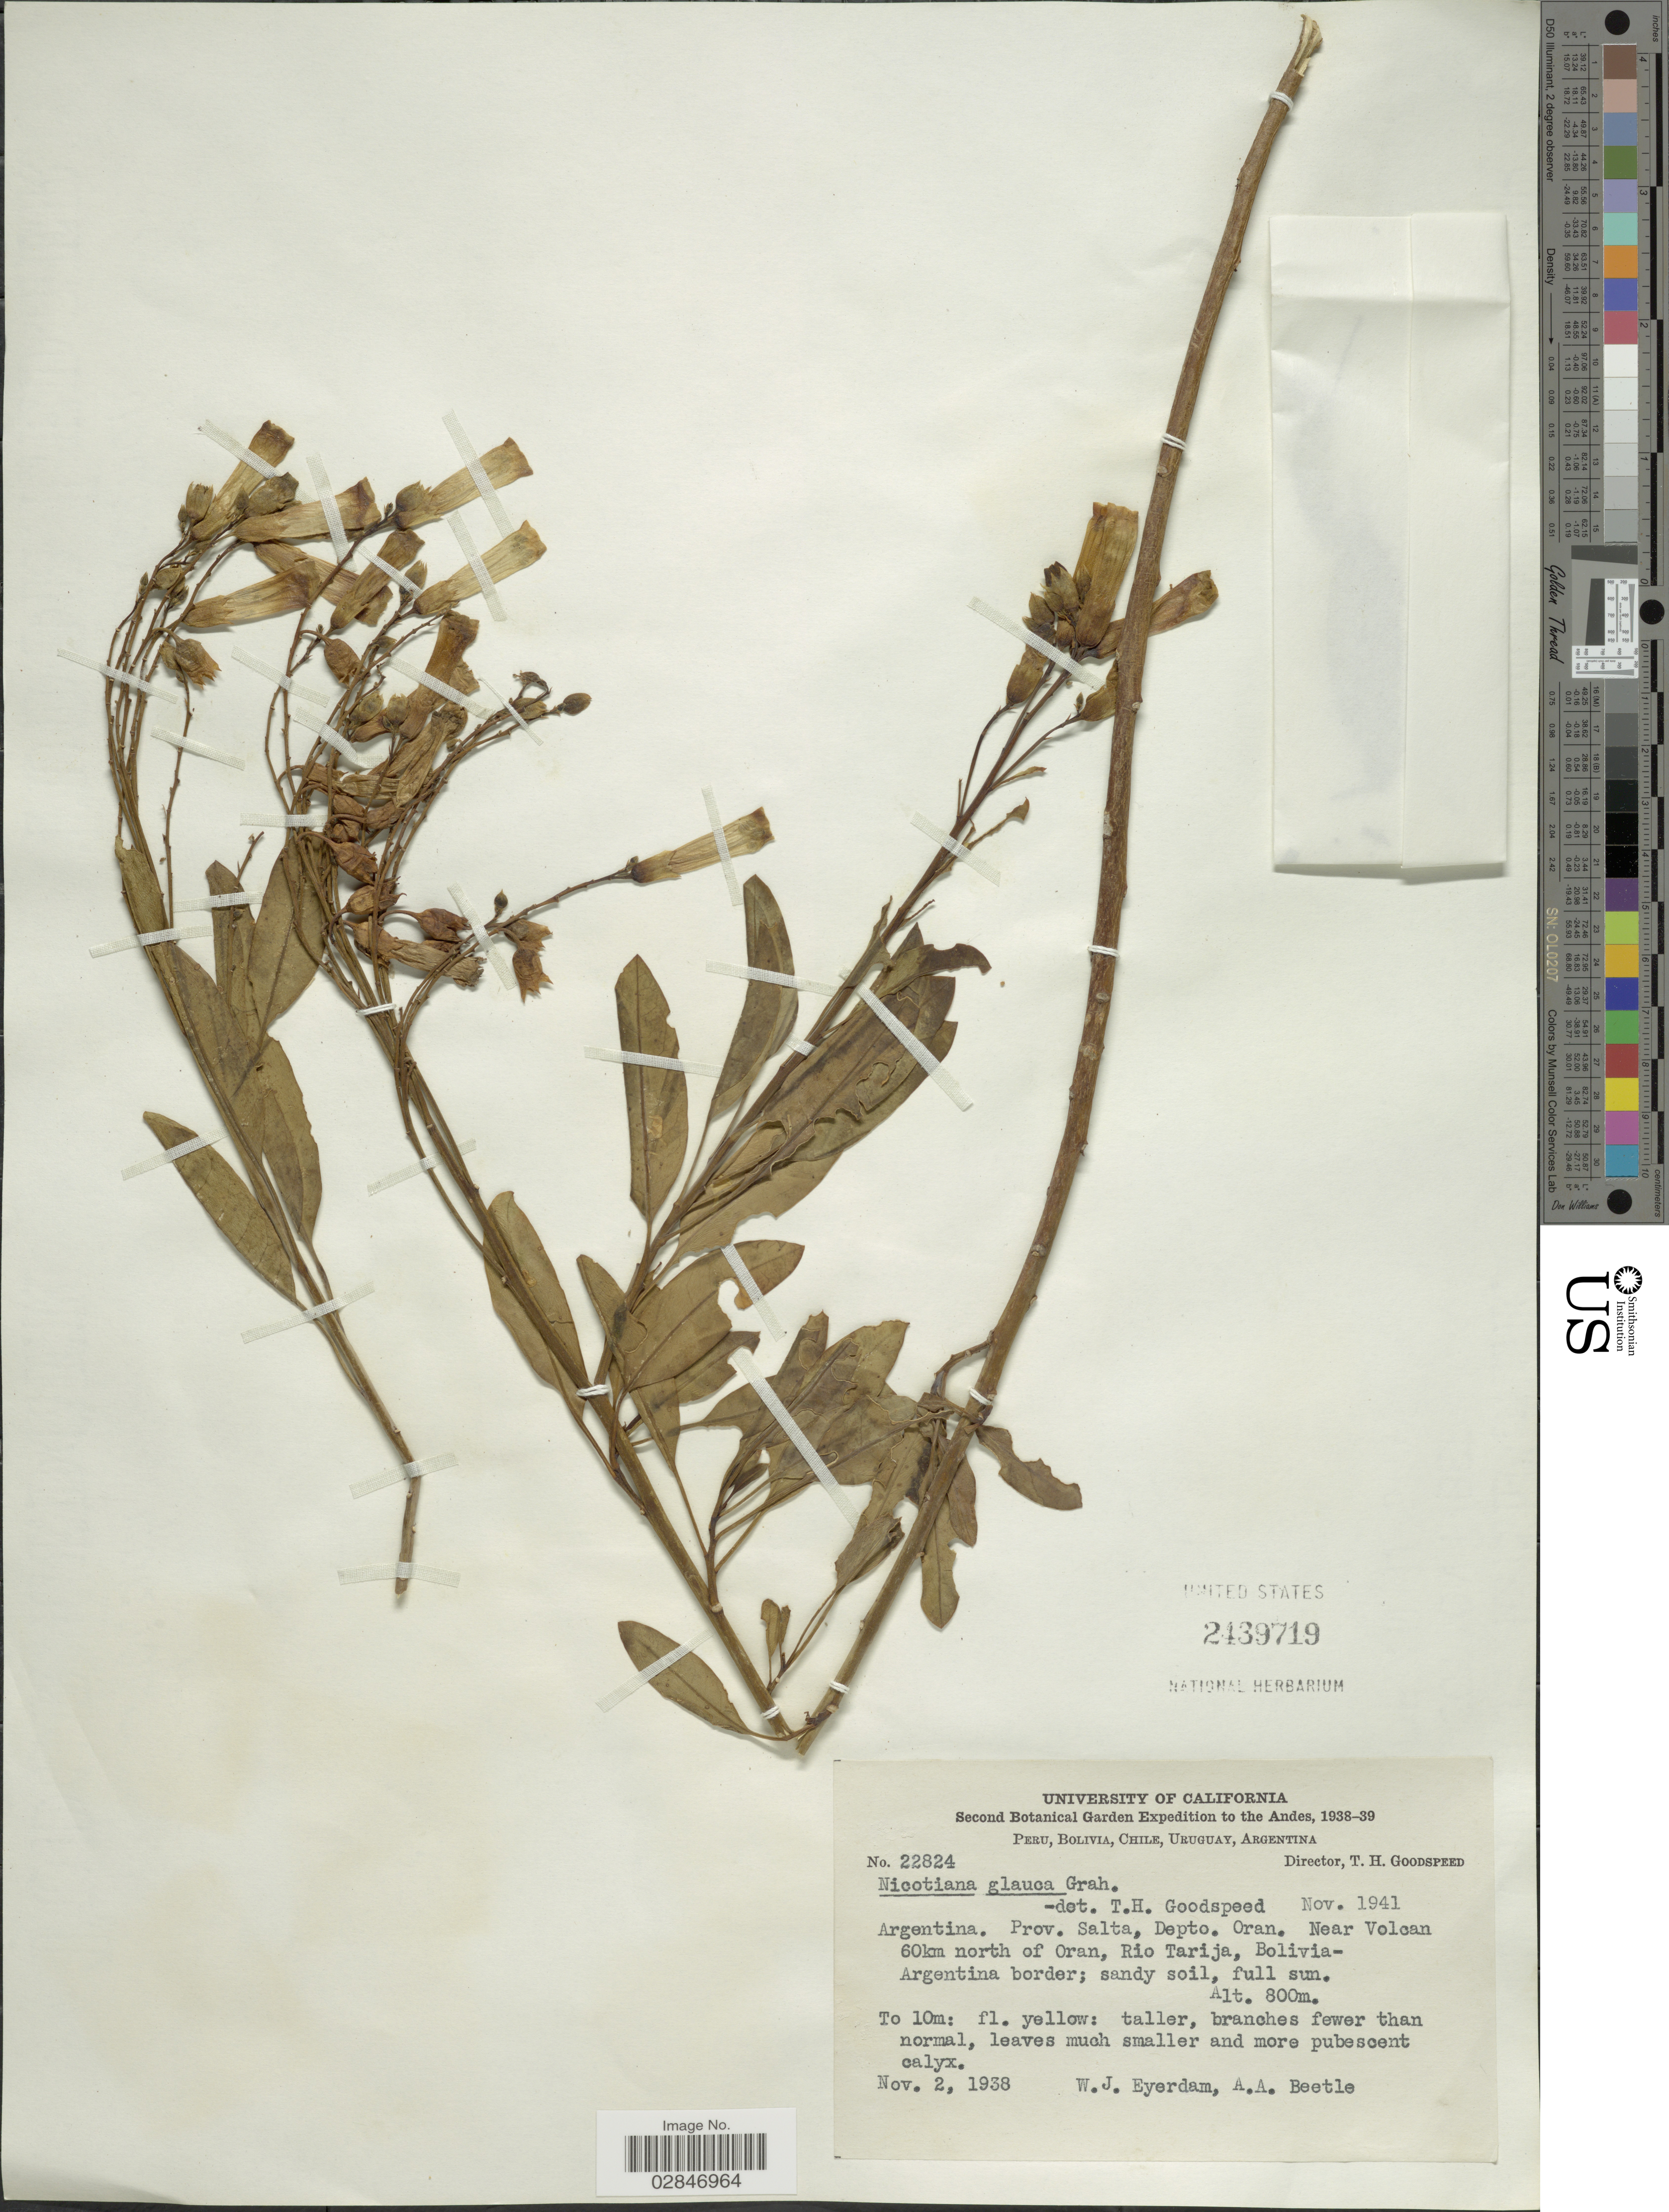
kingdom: Plantae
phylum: Tracheophyta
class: Magnoliopsida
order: Solanales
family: Solanaceae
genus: Nicotiana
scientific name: Nicotiana glauca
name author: Graham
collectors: W. J. Eyerdam & A. A. Beetle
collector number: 22824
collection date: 1938-11-02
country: Argentina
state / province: Salta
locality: The Andes, Prov. Salta, Depto. Oran, Near Volcan 60km north of Oran, Rio Tarija, Bolivia-Argentina border.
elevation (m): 800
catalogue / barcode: US 2439719